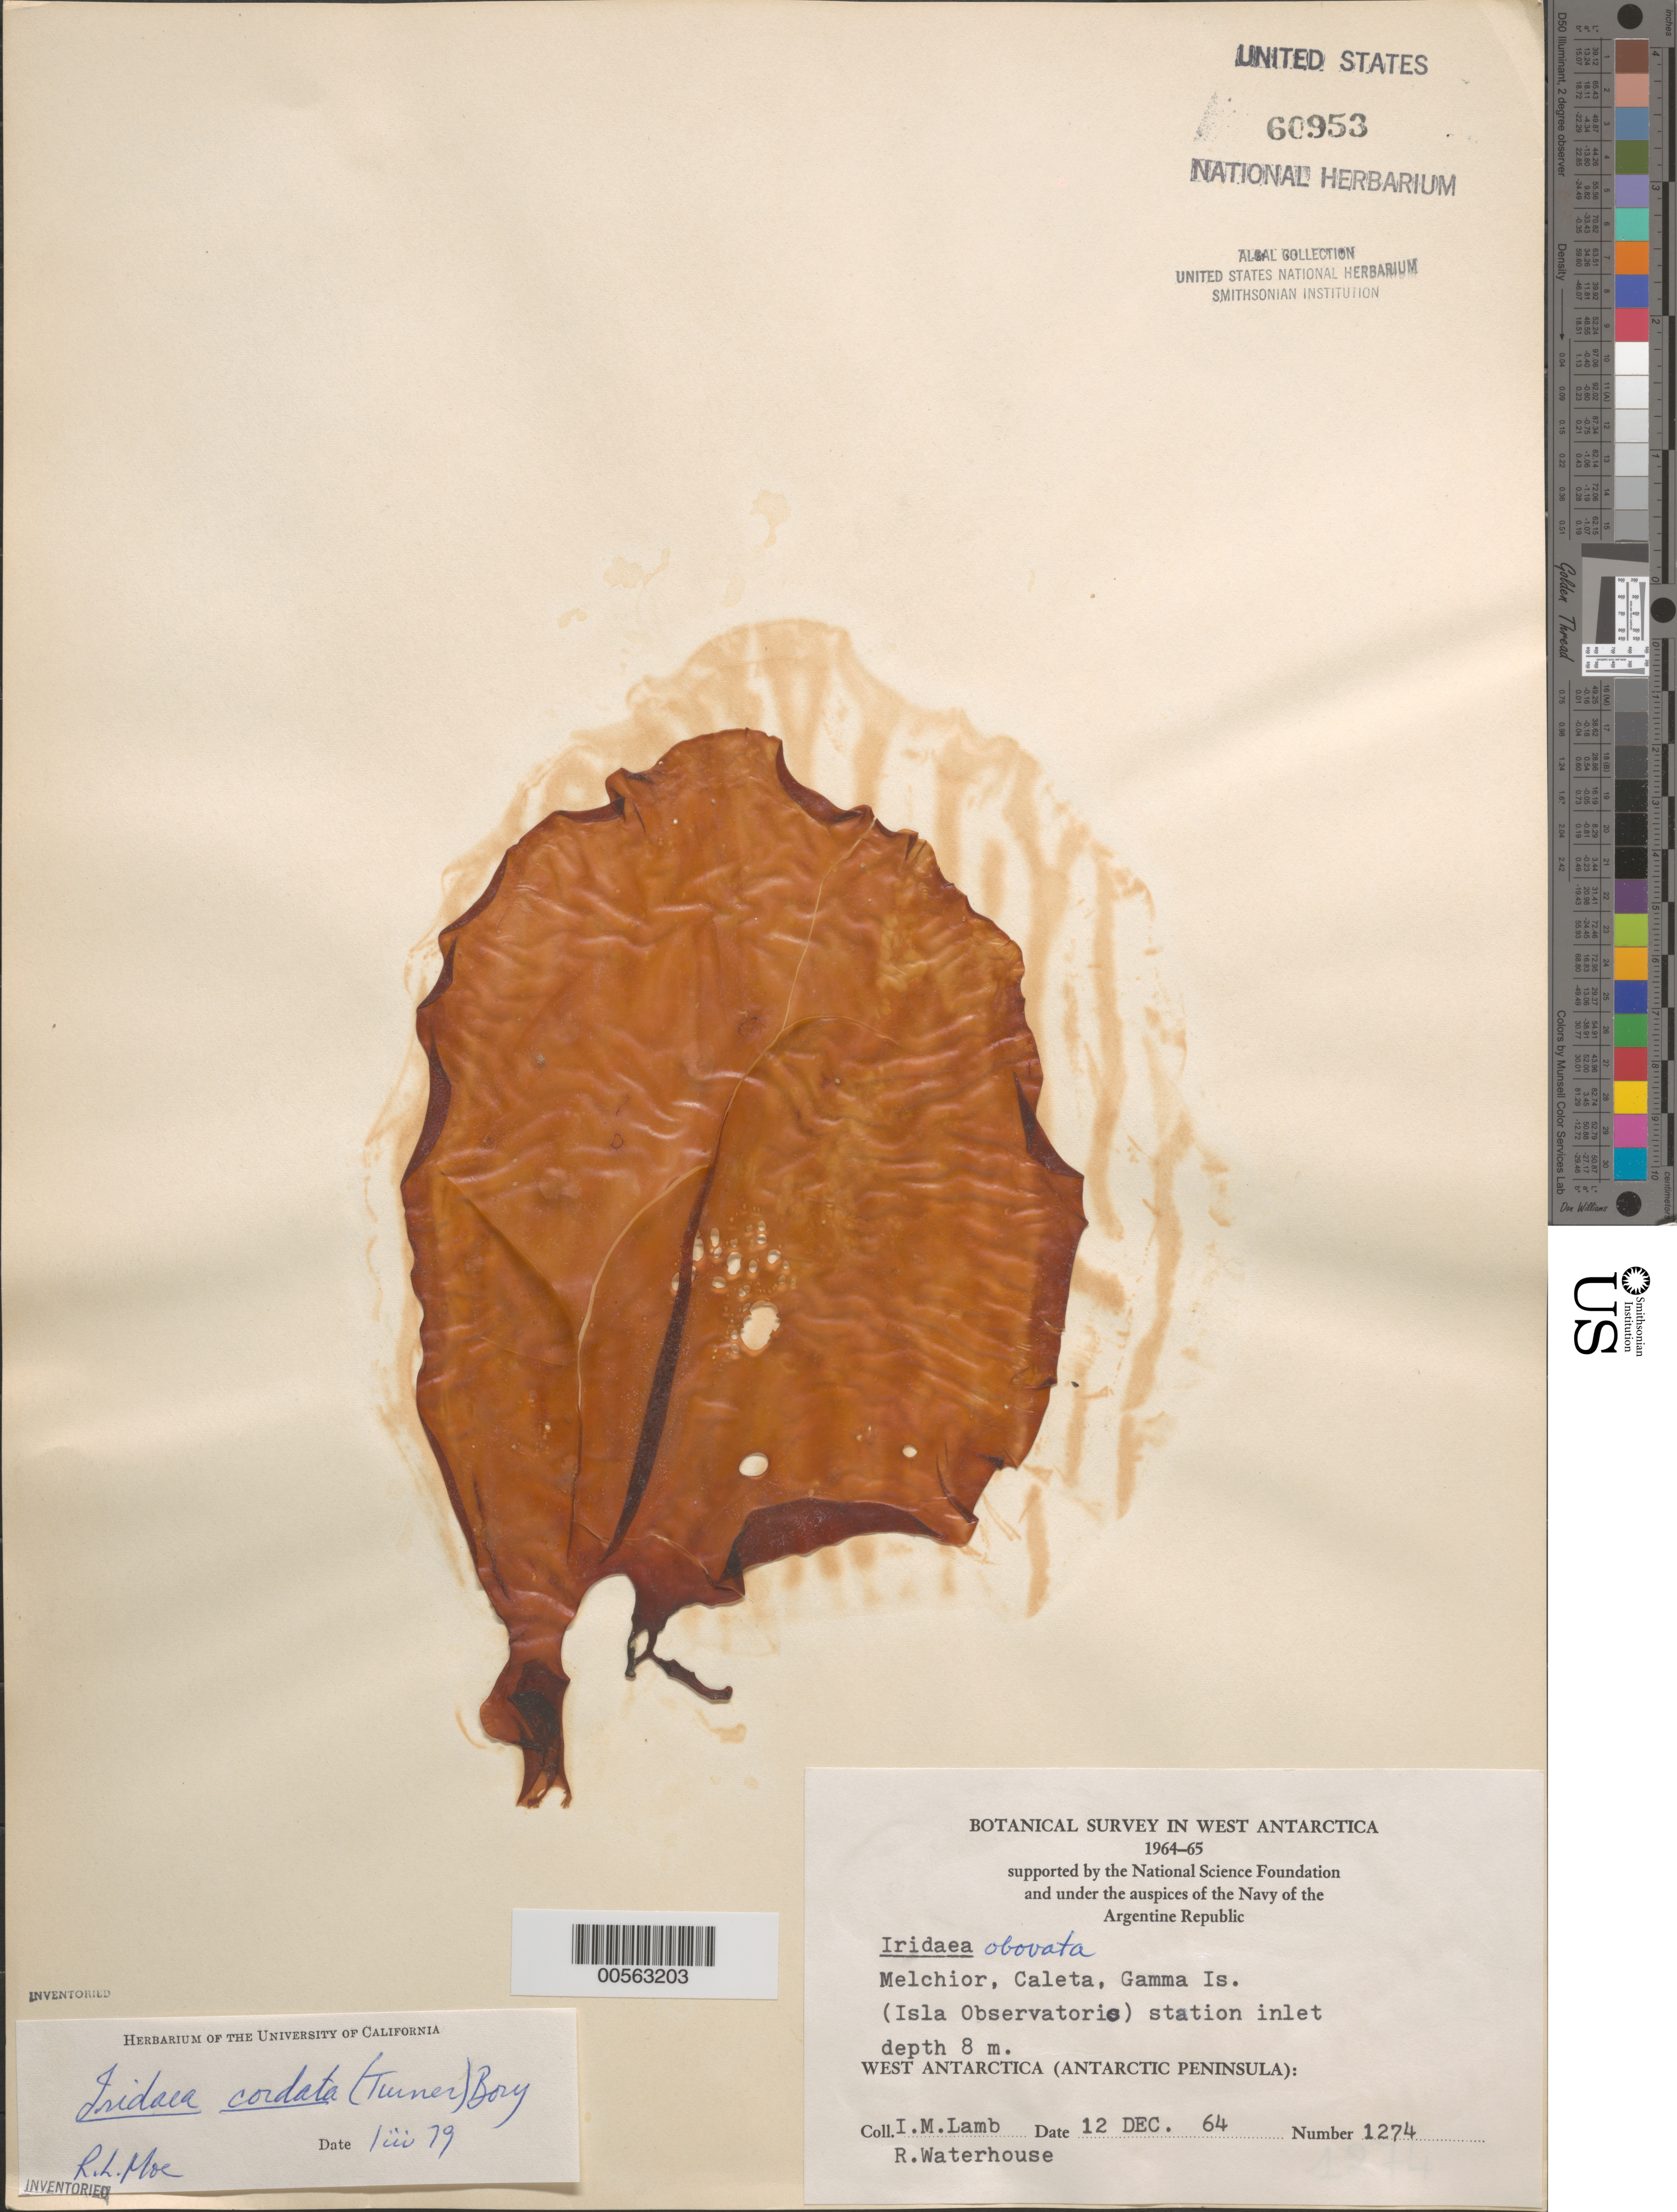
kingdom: Plantae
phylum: Rhodophyta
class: Florideophyceae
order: Gigartinales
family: Gigartinaceae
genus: Iridaea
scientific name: Iridaea cordata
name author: (Turner) Bory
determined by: Moe, R. L.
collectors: I. M. Lamb & R. Waterhouse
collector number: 1274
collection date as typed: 12 Dec 1964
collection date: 1964-12-12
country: Antarctica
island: Gamma Island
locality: Melchior Caleta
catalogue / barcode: US 60953